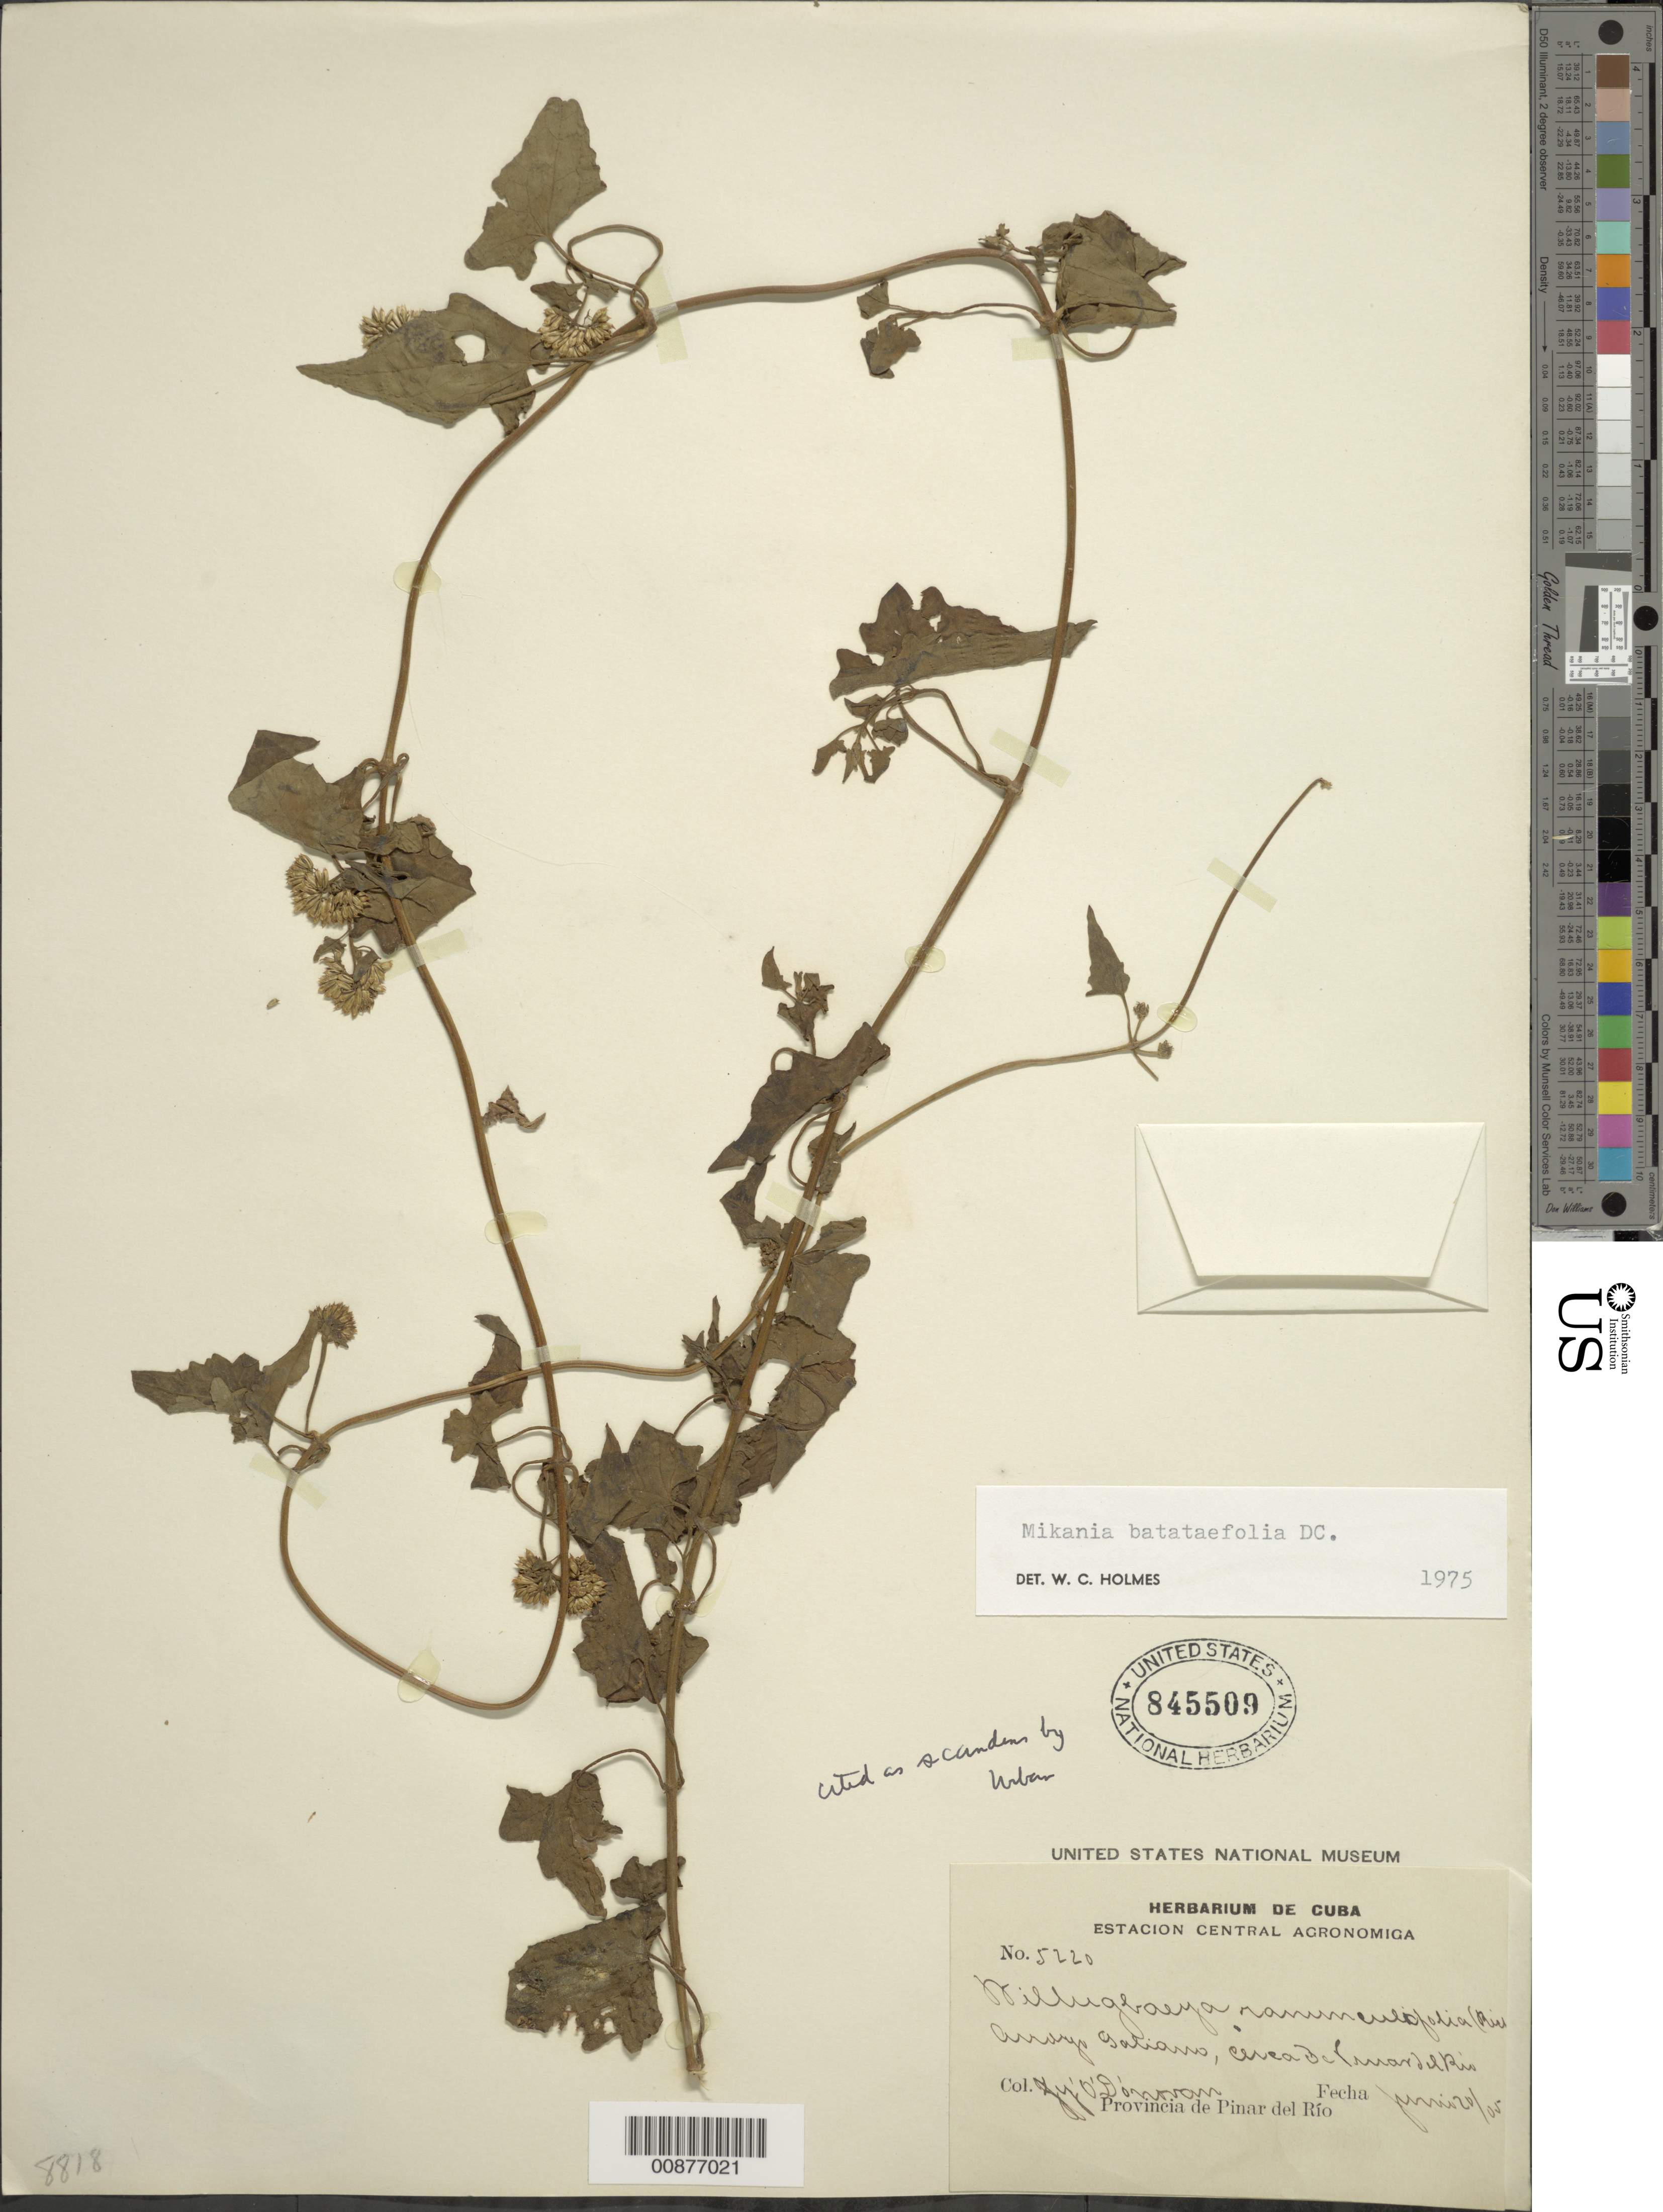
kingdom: Plantae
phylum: Tracheophyta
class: Magnoliopsida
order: Asterales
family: Asteraceae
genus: Mikania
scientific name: Mikania batataefolia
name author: DC.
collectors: J. O'Donovan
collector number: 5220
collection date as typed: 20 Jun 1905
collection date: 1905-06-20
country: Cuba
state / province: Pinar del Río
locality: Arroyo Galiano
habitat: Arroyo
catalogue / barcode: US 845509